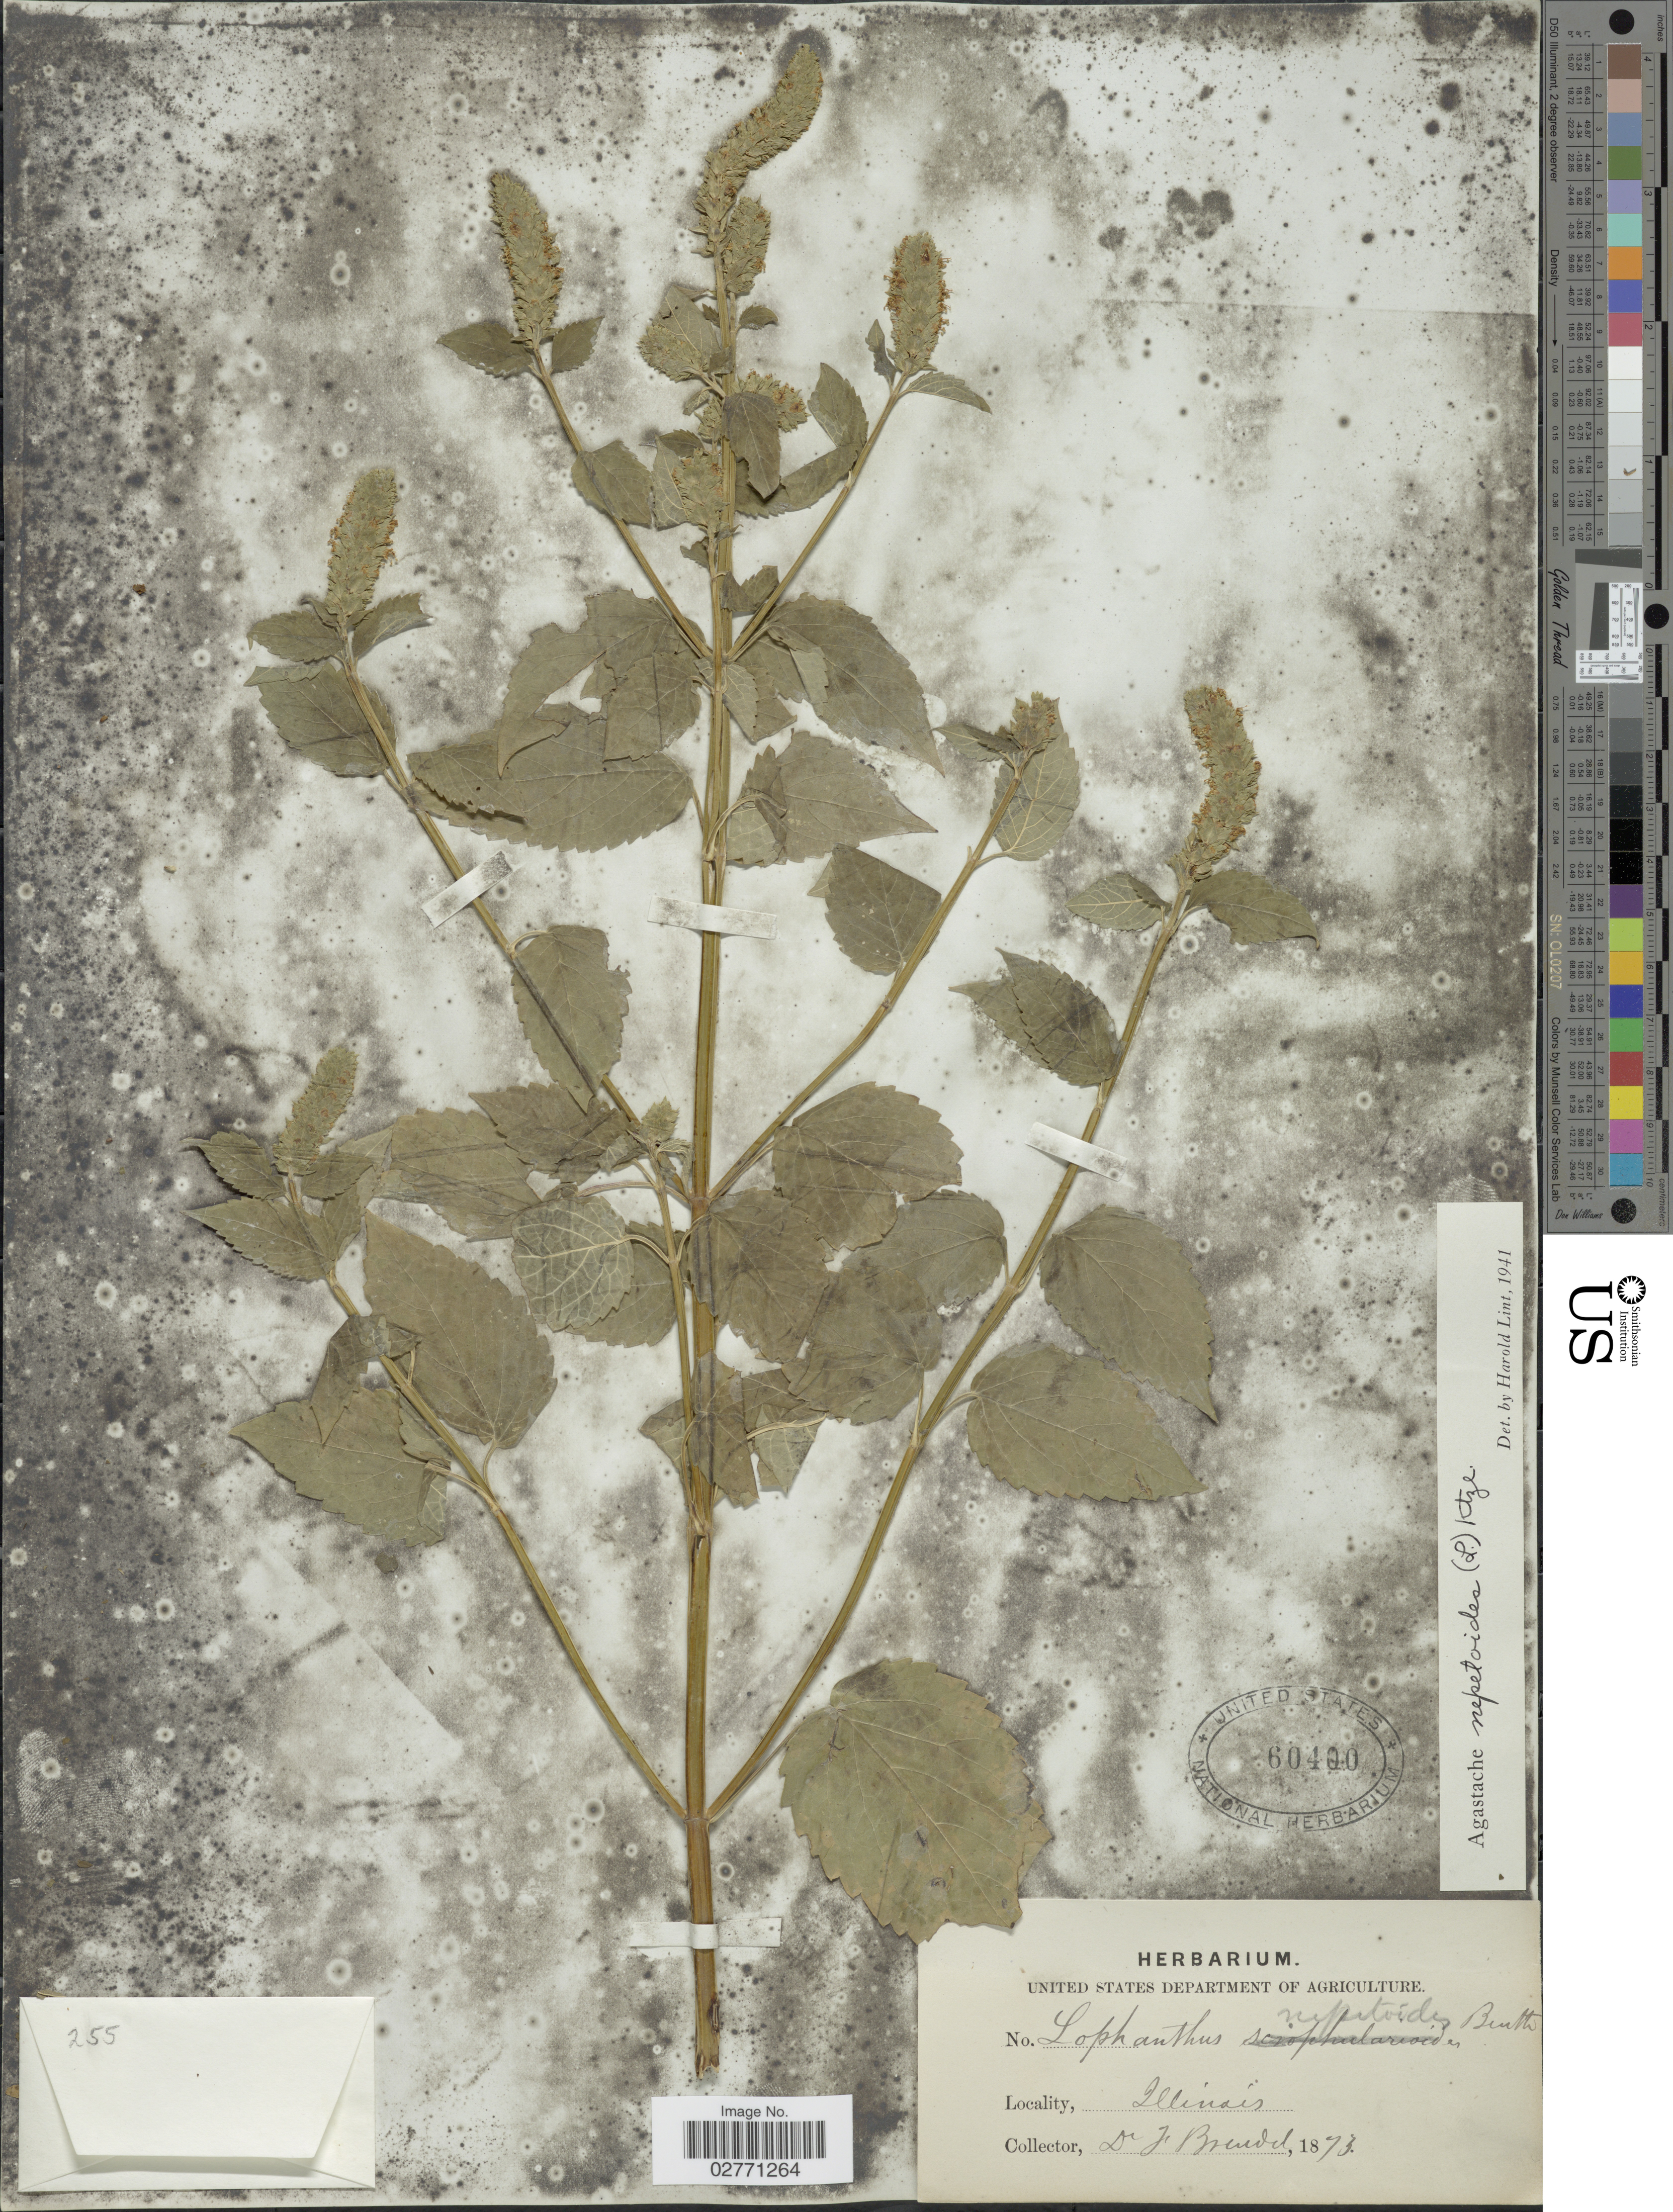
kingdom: Plantae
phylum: Tracheophyta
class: Magnoliopsida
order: Lamiales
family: Lamiaceae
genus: Agastache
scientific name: Agastache nepetoides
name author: (L.) Kuntze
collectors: F. Brendel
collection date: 1873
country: United States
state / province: Illinois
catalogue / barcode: US 60400